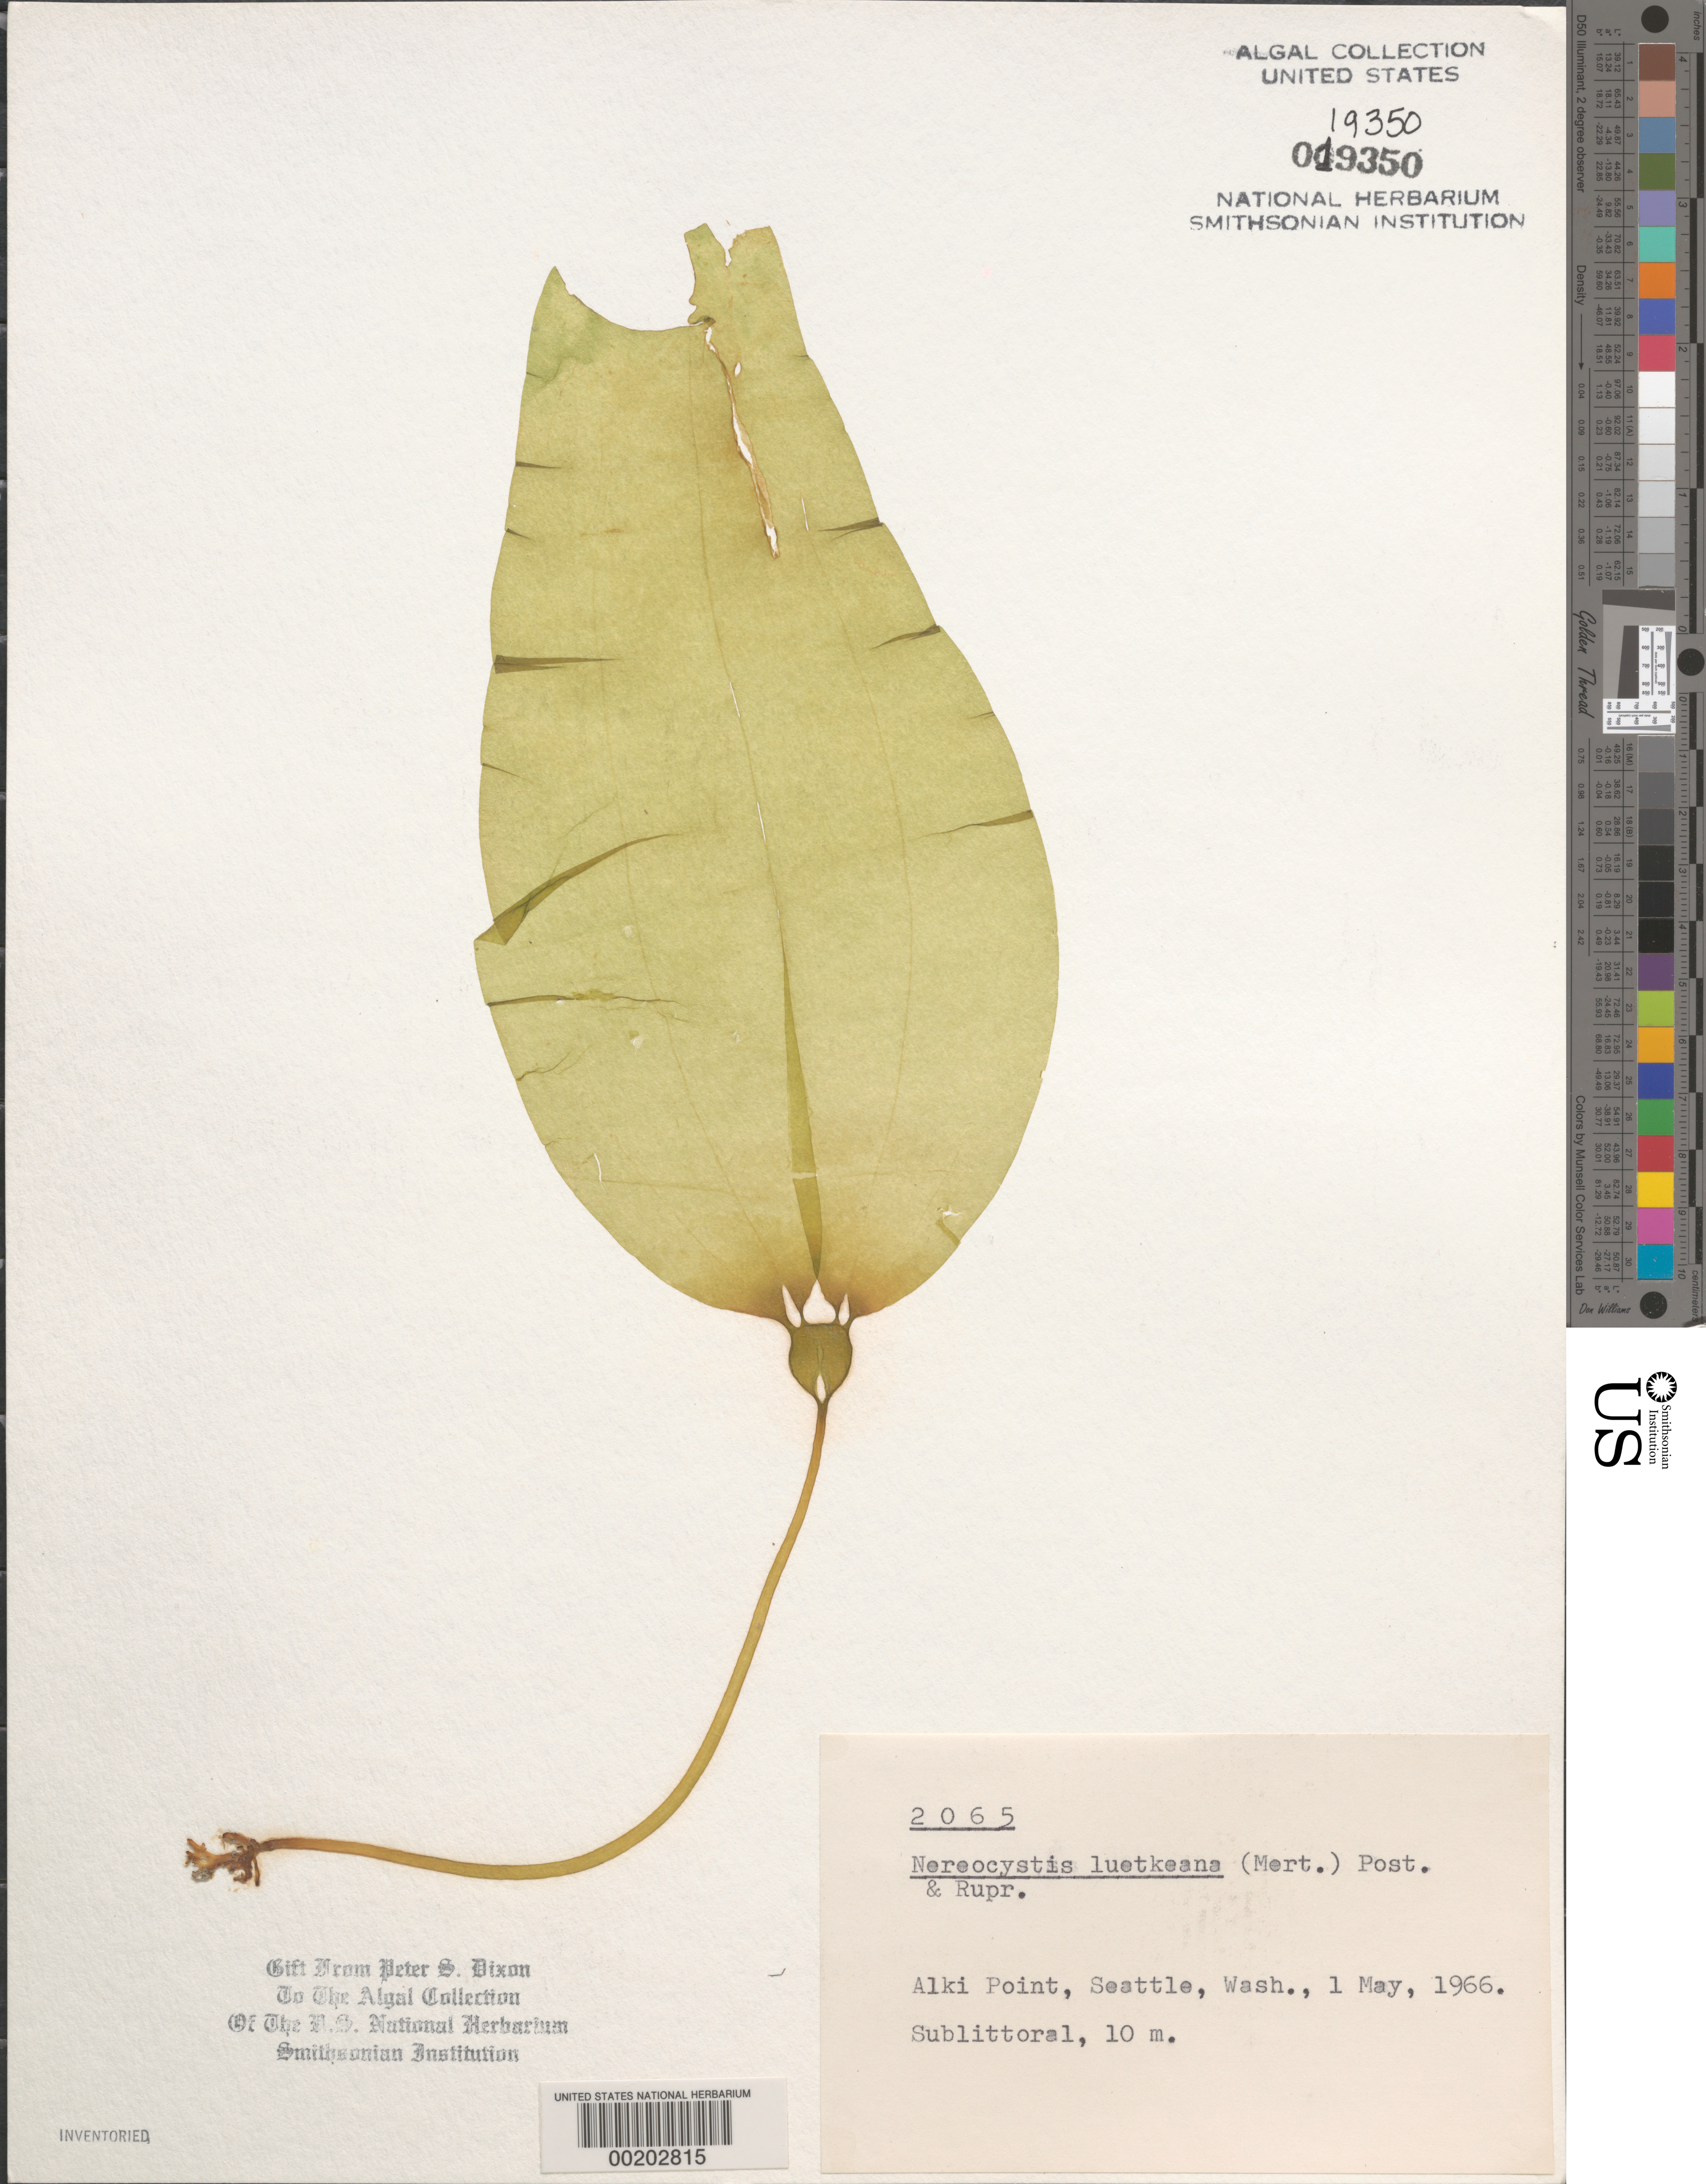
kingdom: Chromista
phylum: Ochrophyta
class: Phaeophyceae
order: Laminariales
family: Laminariaceae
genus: Nereocystis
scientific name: Nereocystis luetkeana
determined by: Dixon, P. S.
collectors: P. S. Dixon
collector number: PSD 2065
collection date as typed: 01 May 1966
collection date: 1966-05-01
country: United States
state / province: Washington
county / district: King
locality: Alki Point, Seattle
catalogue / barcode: US 19350